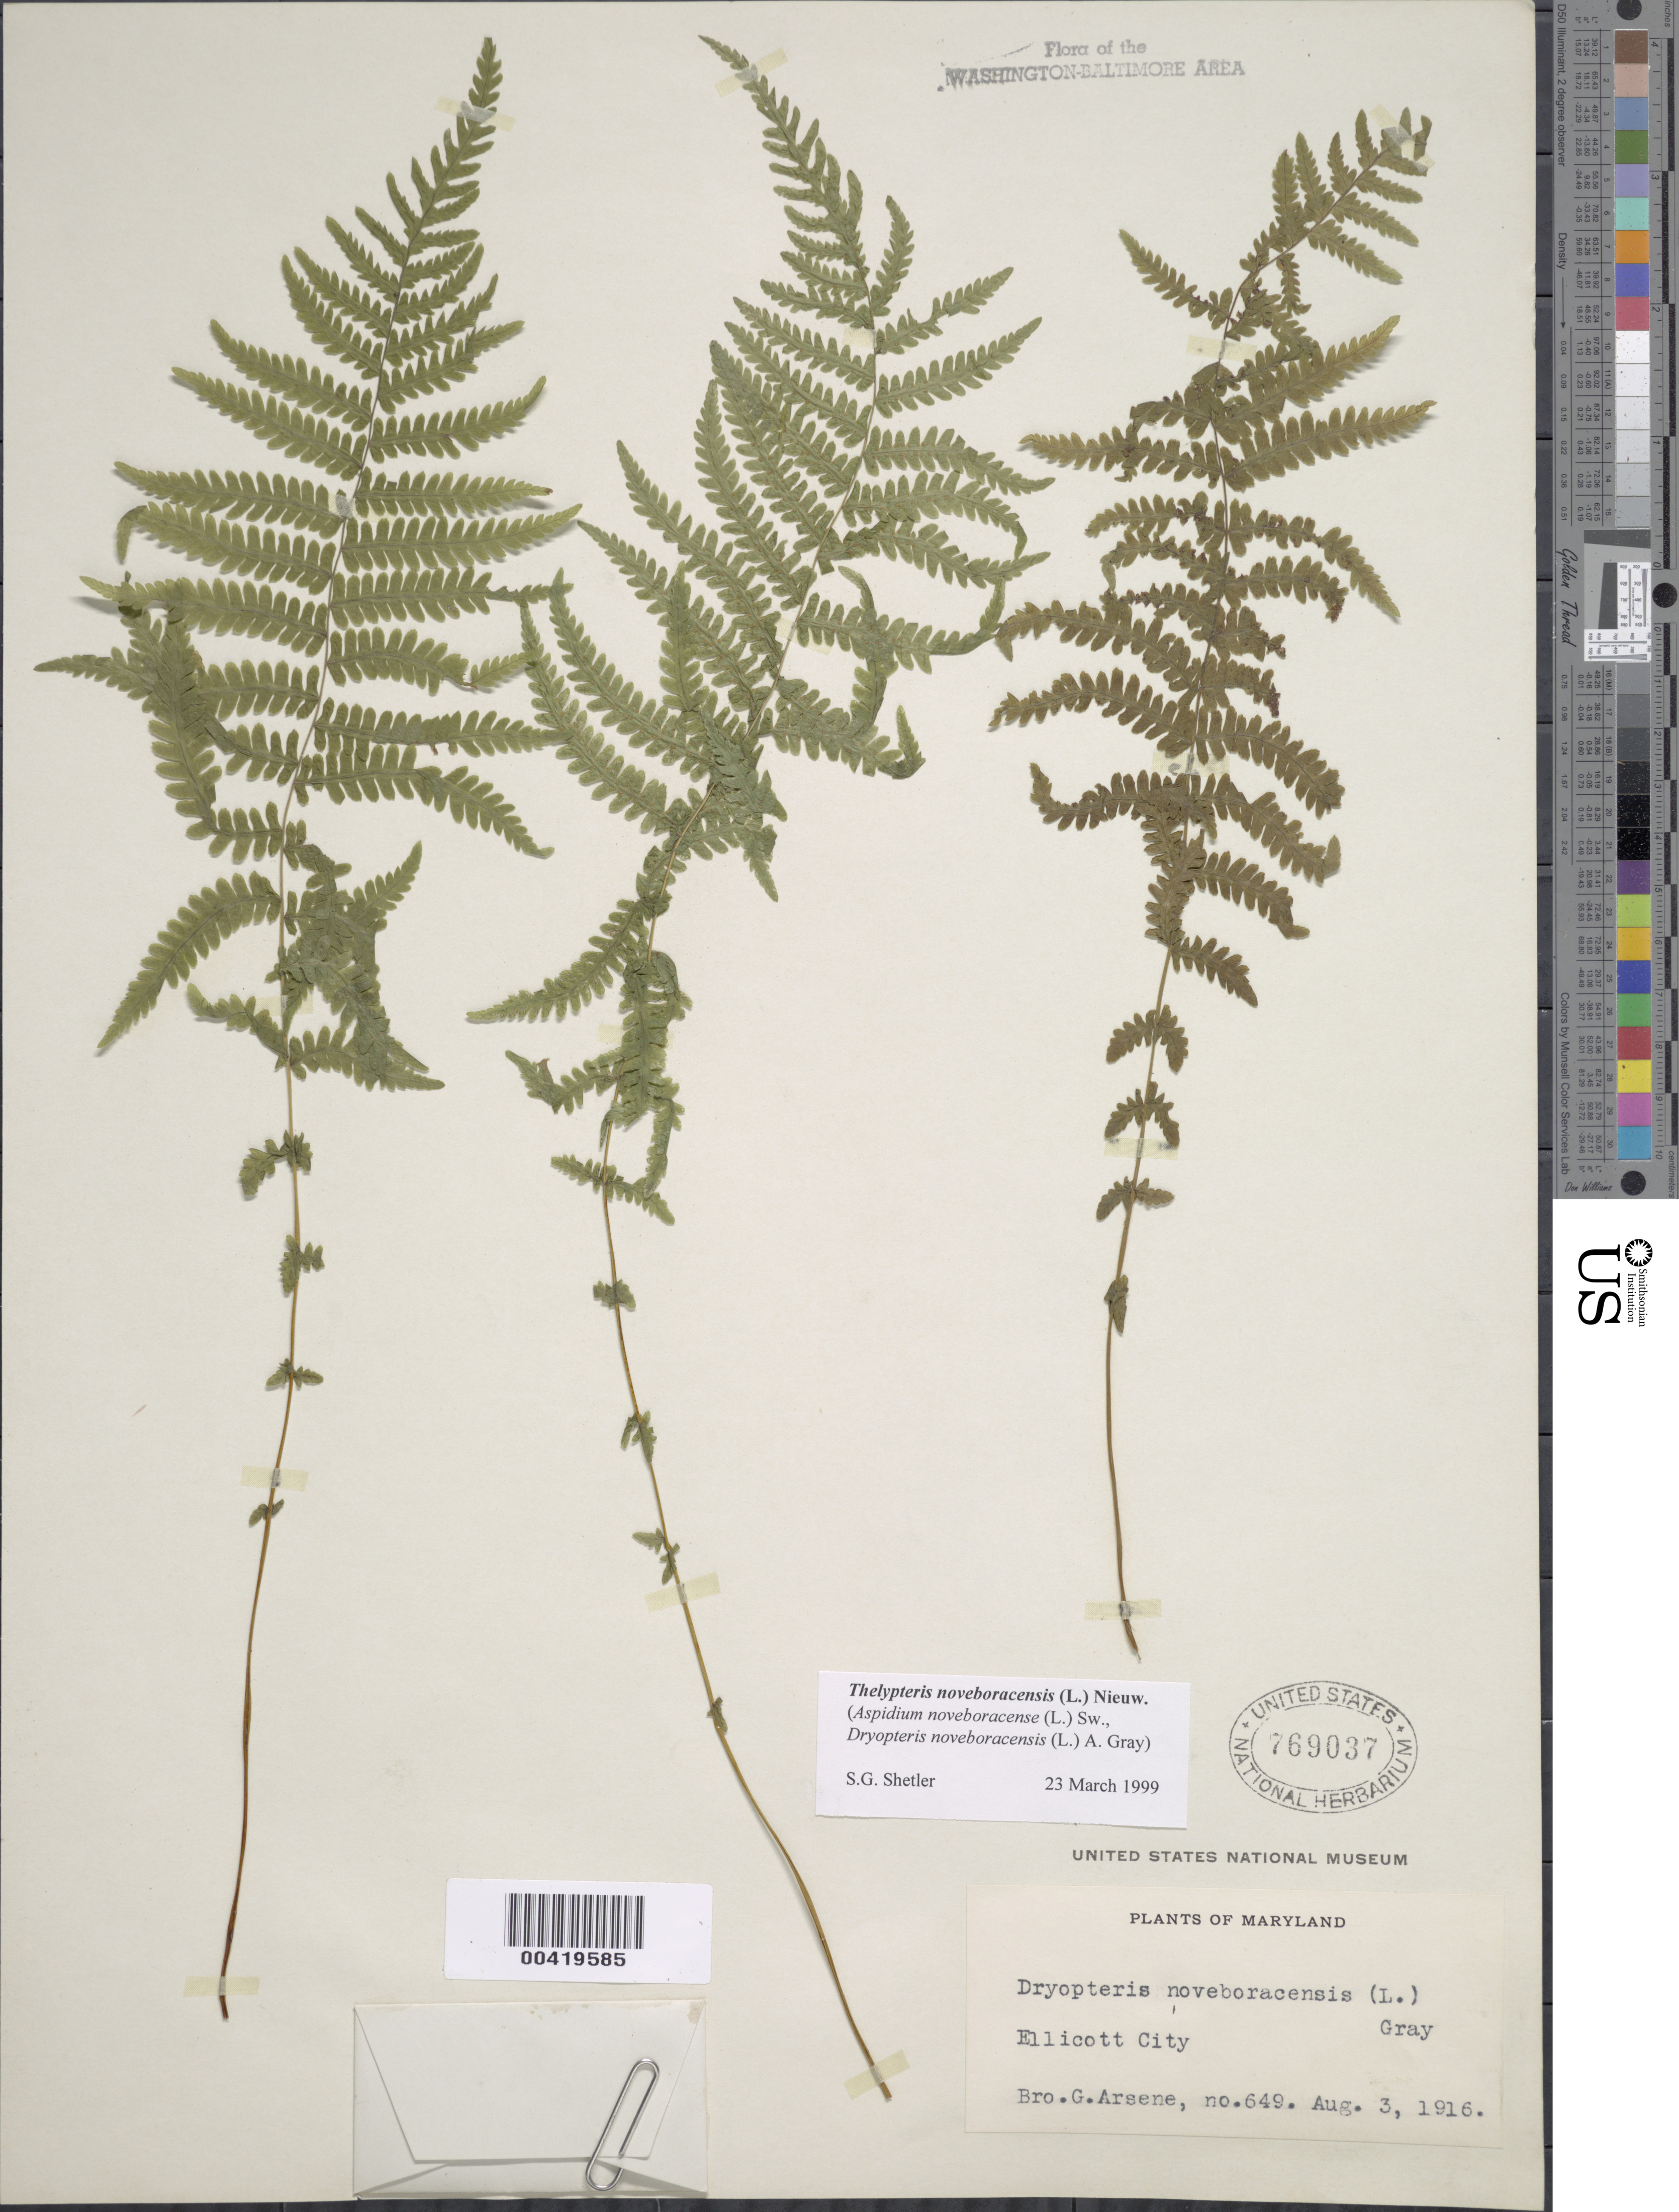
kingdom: Plantae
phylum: Tracheophyta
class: Polypodiopsida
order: Polypodiales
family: Thelypteridaceae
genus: Parathelypteris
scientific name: Parathelypteris noveboracensis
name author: (L.) Ching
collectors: Bro. G. Arsène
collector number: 649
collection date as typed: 03 Aug 1916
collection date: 1916-08-03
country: United States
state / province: Maryland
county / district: Howard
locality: Ellicott City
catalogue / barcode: US 769037